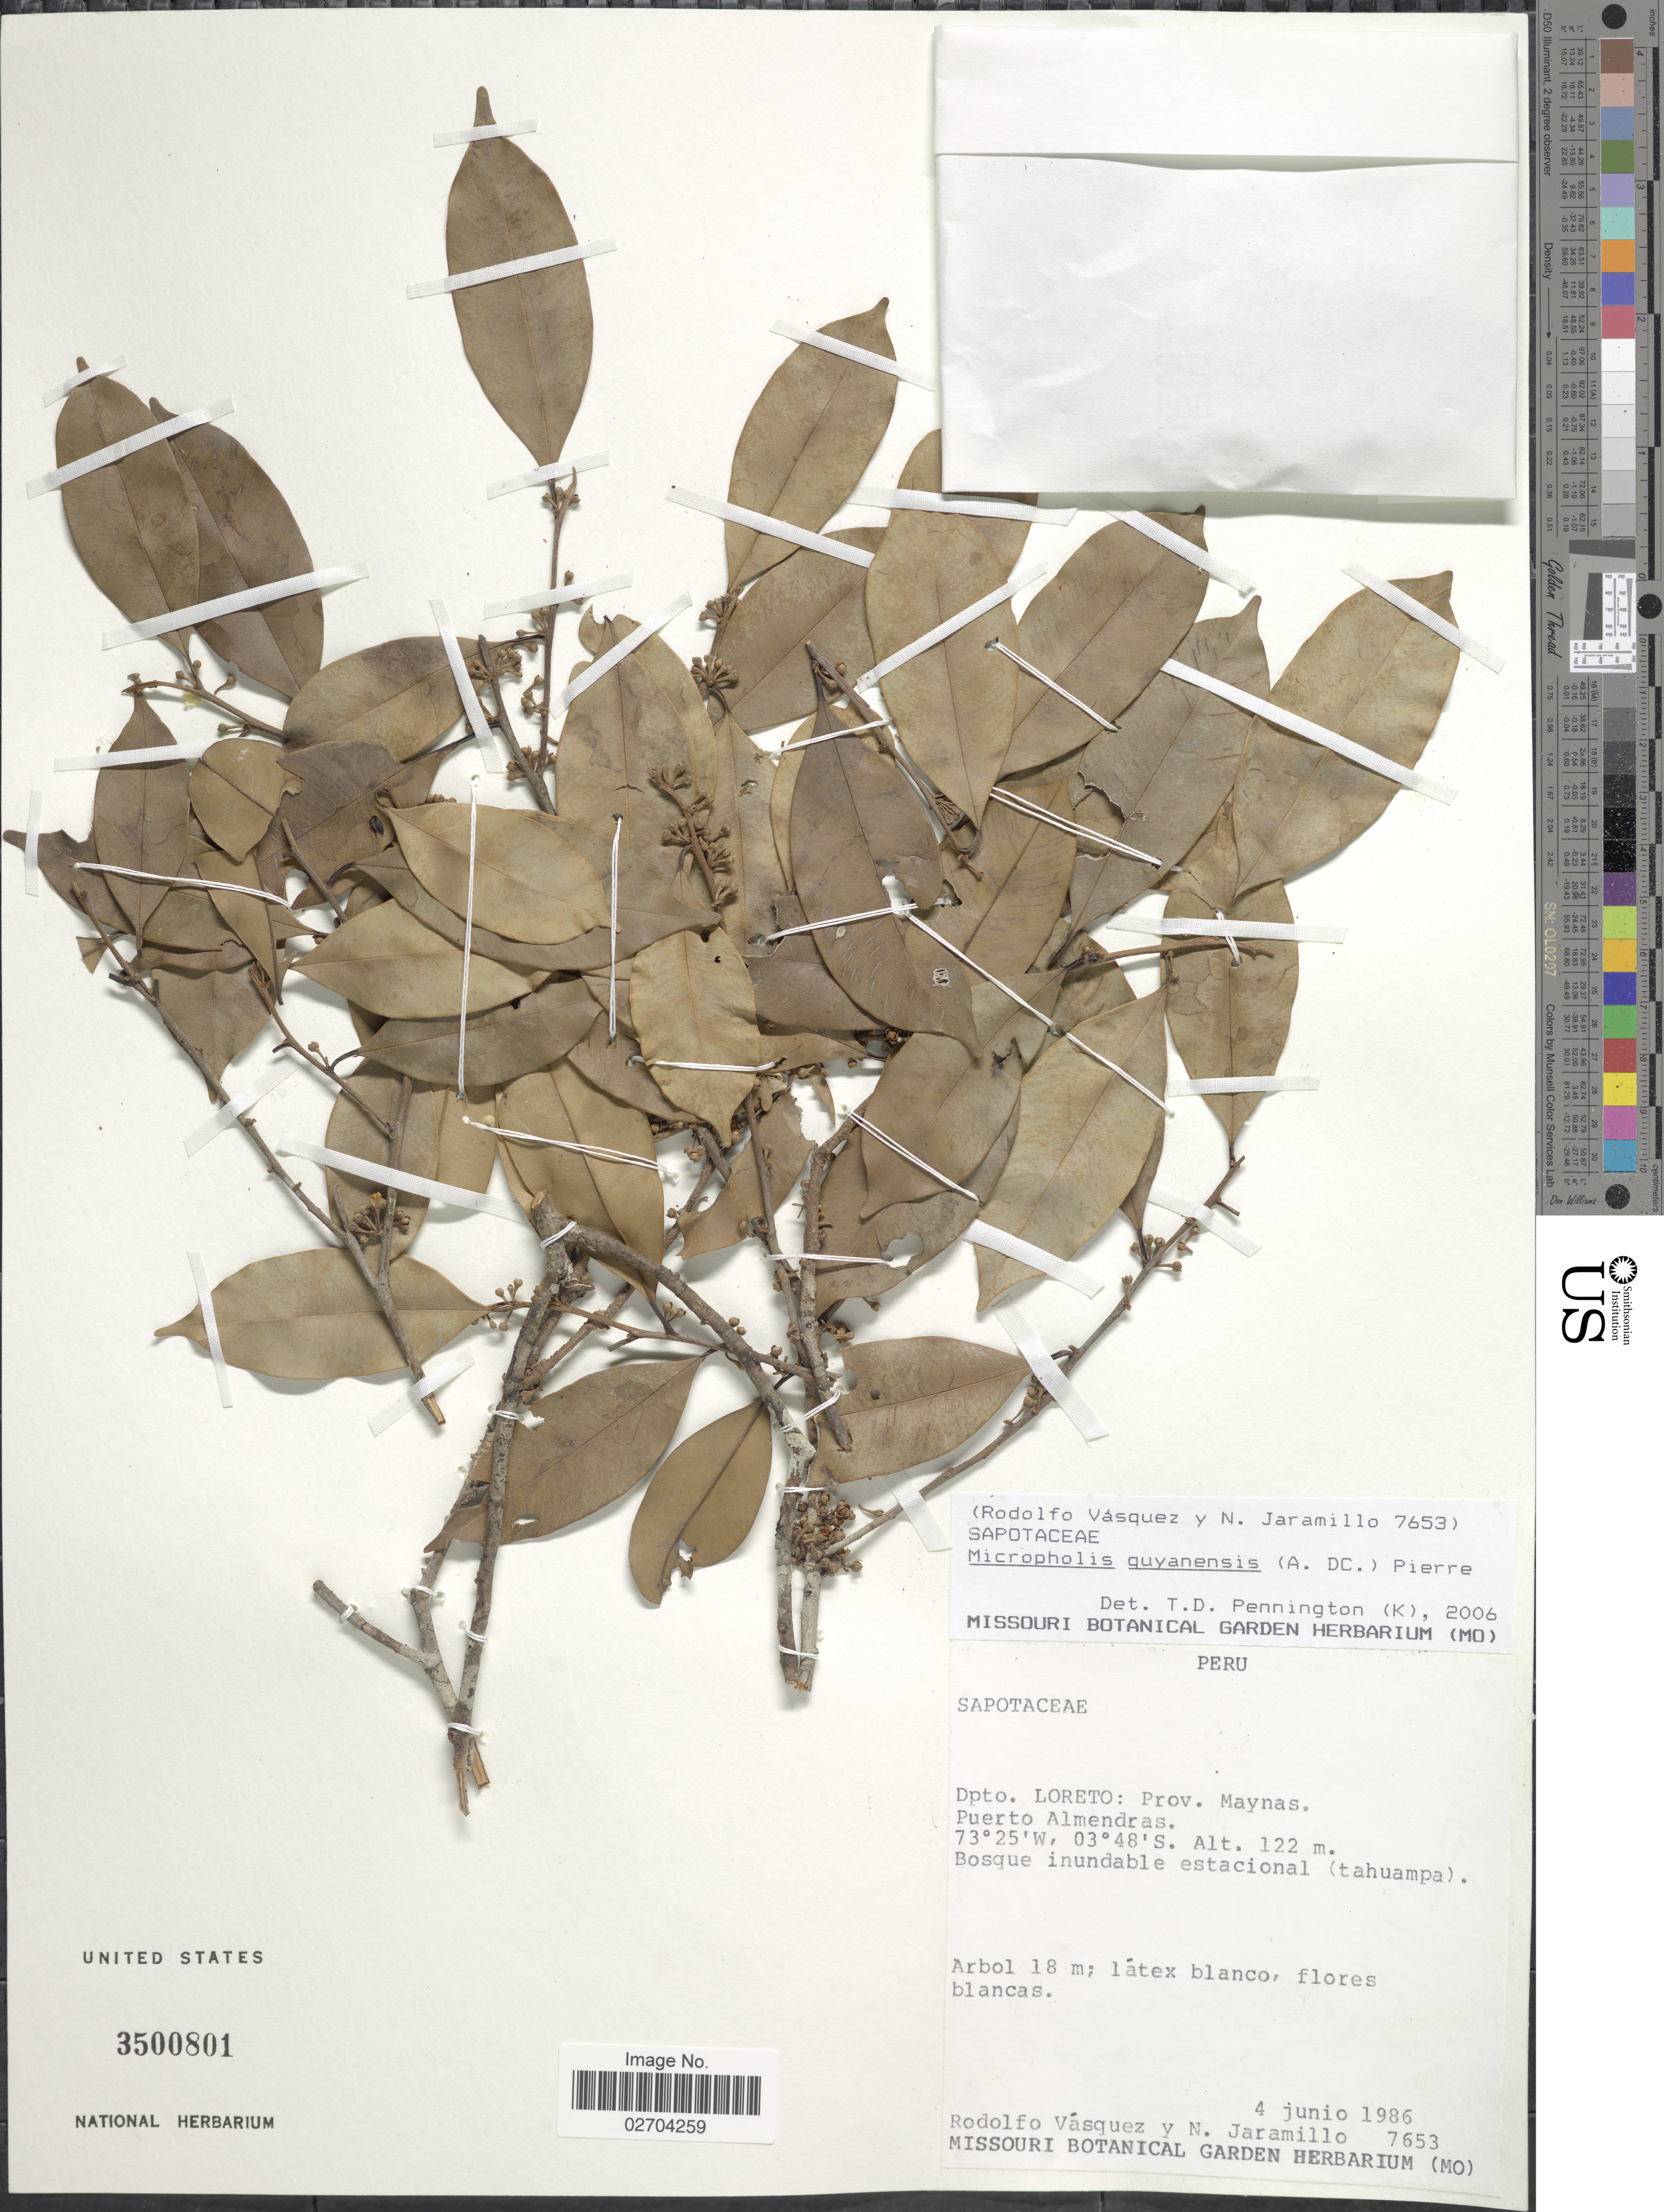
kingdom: Plantae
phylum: Tracheophyta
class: Magnoliopsida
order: Ericales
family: Sapotaceae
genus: Micropholis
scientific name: Micropholis guyanensis subsp. guyanensis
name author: (A. DC.) Pierre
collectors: R. Vásquez M. & N. Jaramillo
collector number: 7653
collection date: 1986-06-04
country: Peru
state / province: Loreto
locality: Dpto. Loreto: Prov. Maynas. Puerto Alemndras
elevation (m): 122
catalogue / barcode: US 3500801